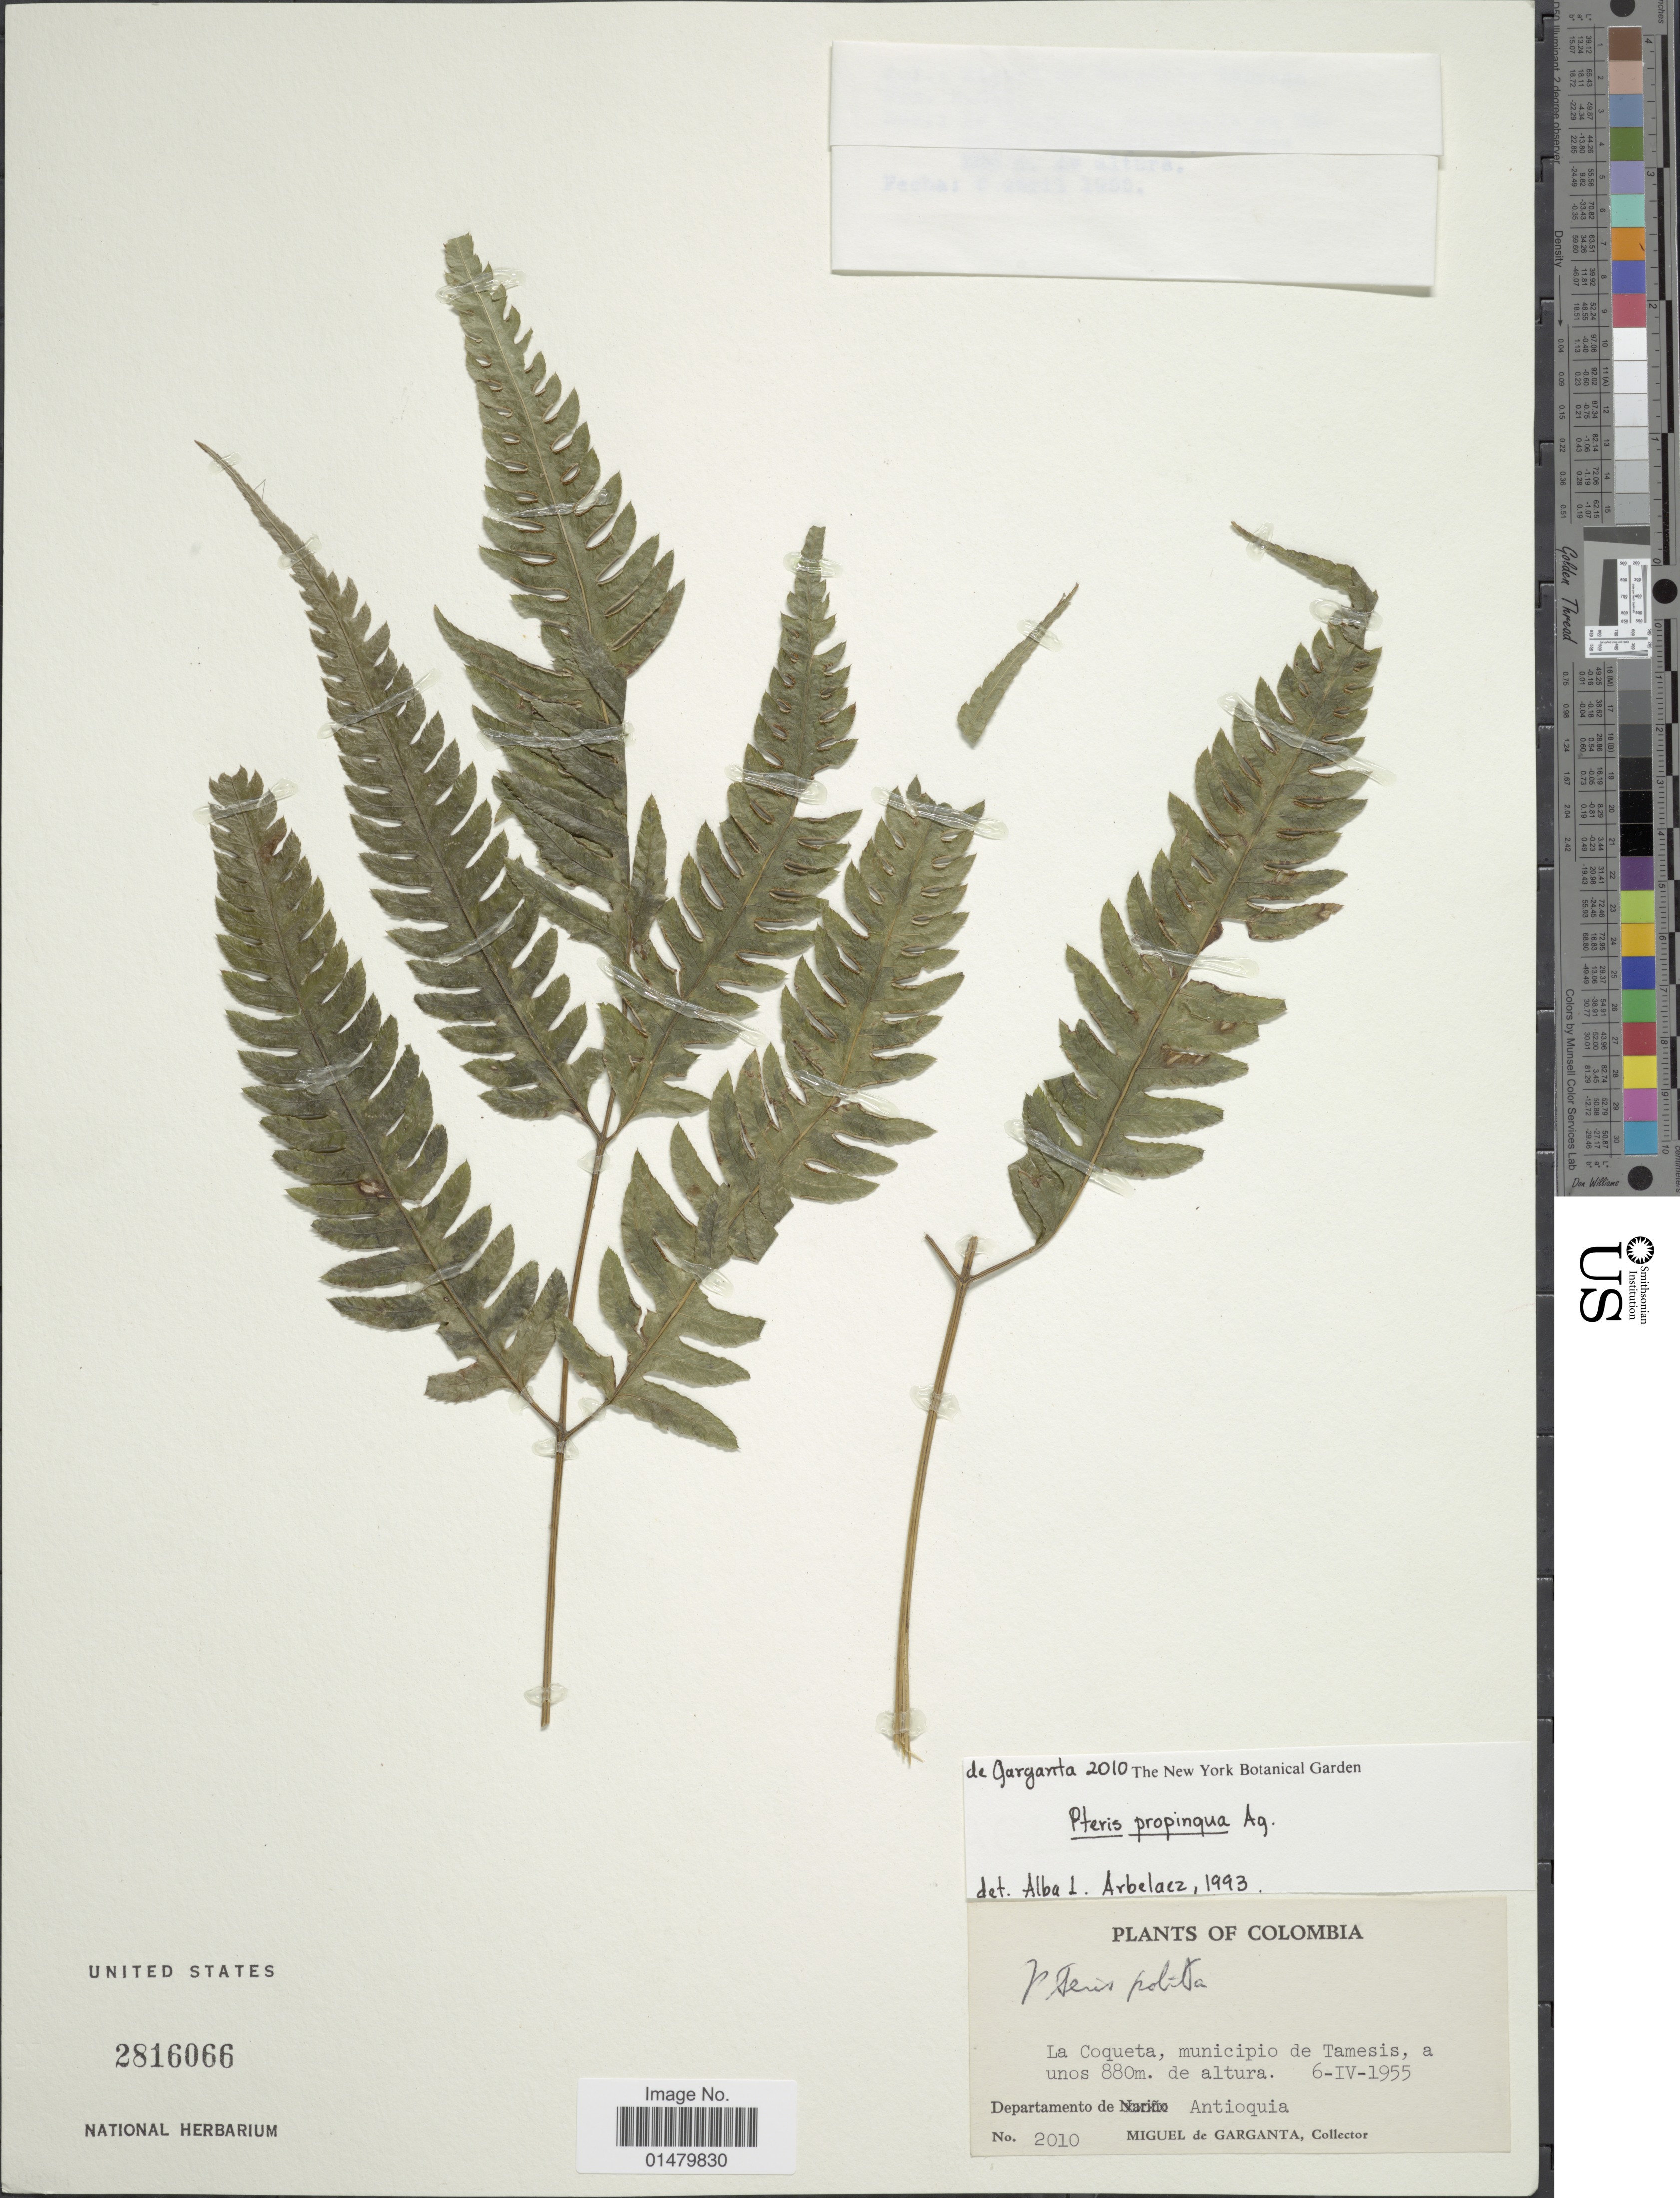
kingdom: Plantae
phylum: Tracheophyta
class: Polypodiopsida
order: Polypodiales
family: Pteridaceae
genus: Pteris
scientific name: Pteris propinqua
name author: J. Agardh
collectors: M. Garganta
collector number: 2010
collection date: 1955-04-06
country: Colombia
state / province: Antioquia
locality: La Coqueta, municipio de Tamesis. Departamento de Antioquia.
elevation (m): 880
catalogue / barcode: US 2816066